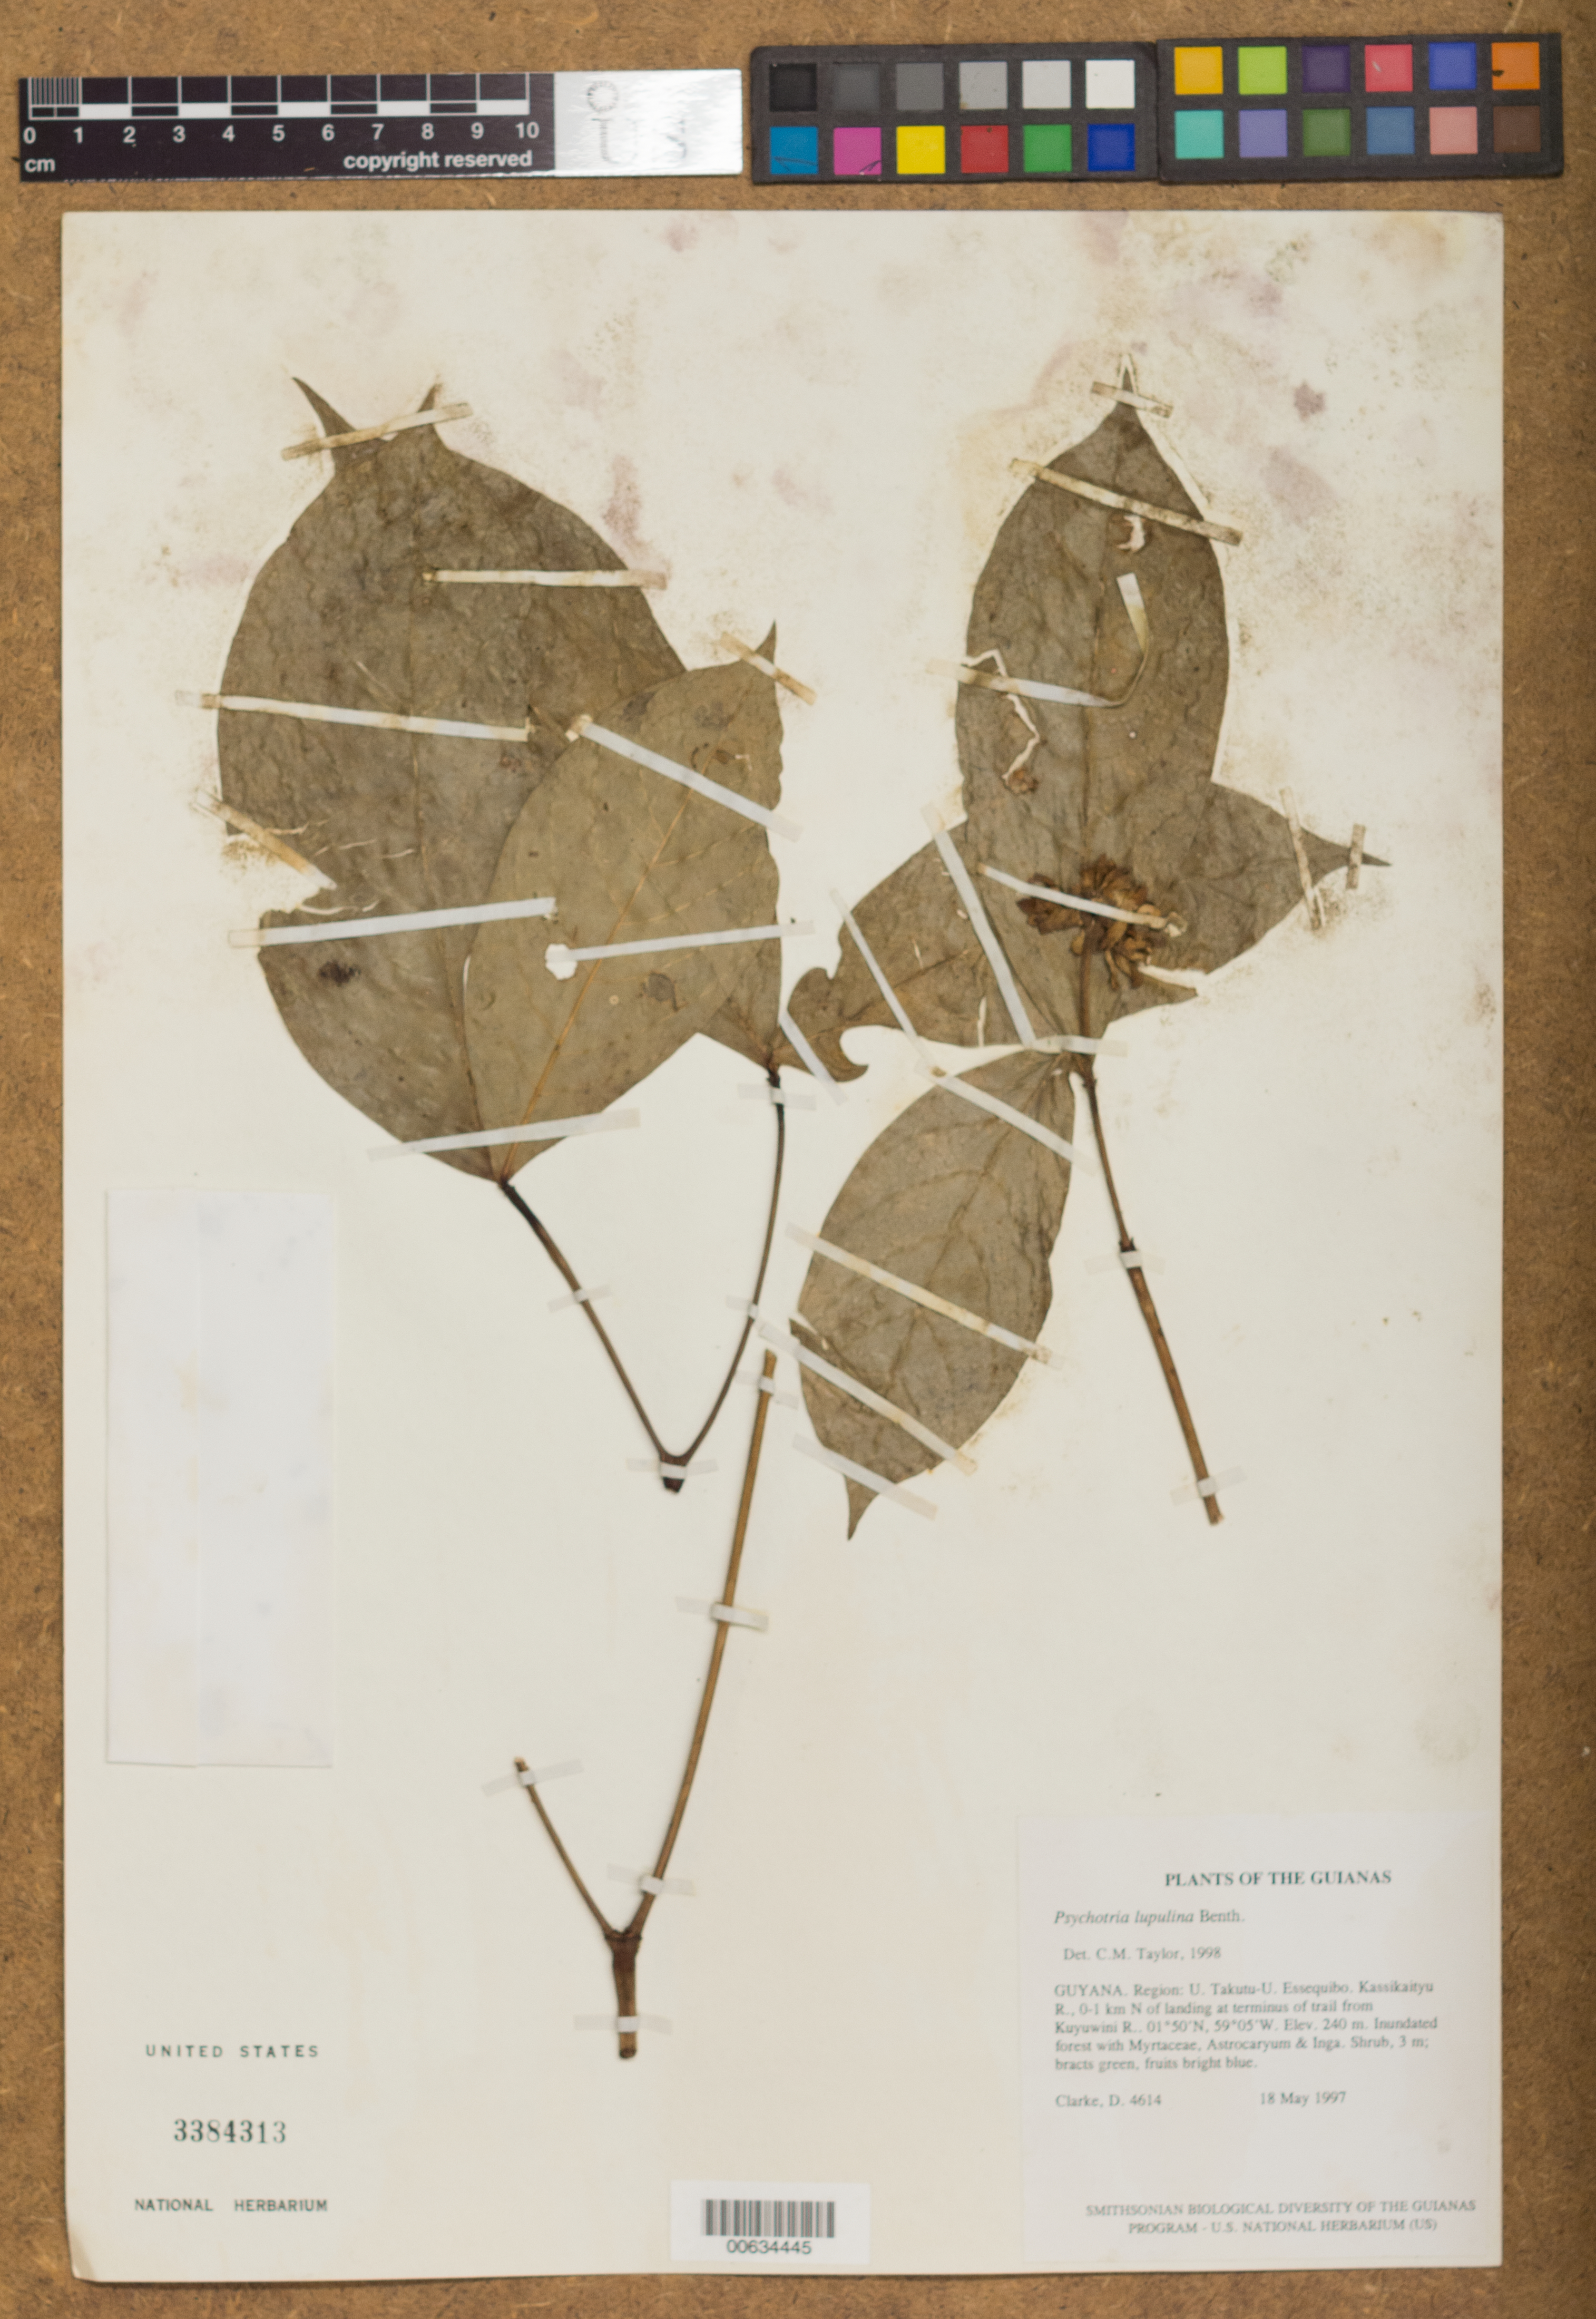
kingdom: Plantae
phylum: Tracheophyta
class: Magnoliopsida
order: Gentianales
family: Rubiaceae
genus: Psychotria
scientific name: Psychotria lupulina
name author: Benth.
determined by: Taylor, Charlotte M.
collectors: H. D. Clarke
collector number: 4614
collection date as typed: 18 May 1997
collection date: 1997-05-18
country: Guyana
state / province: U. Takutu-U. Essequibo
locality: Kassikaityu R., 0-1 km N of landing at terminus of trail from Kuyuwini R.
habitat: Inundated forest with Myrtaceae, Astrocaryum & Inga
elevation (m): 240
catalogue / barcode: US 3384313